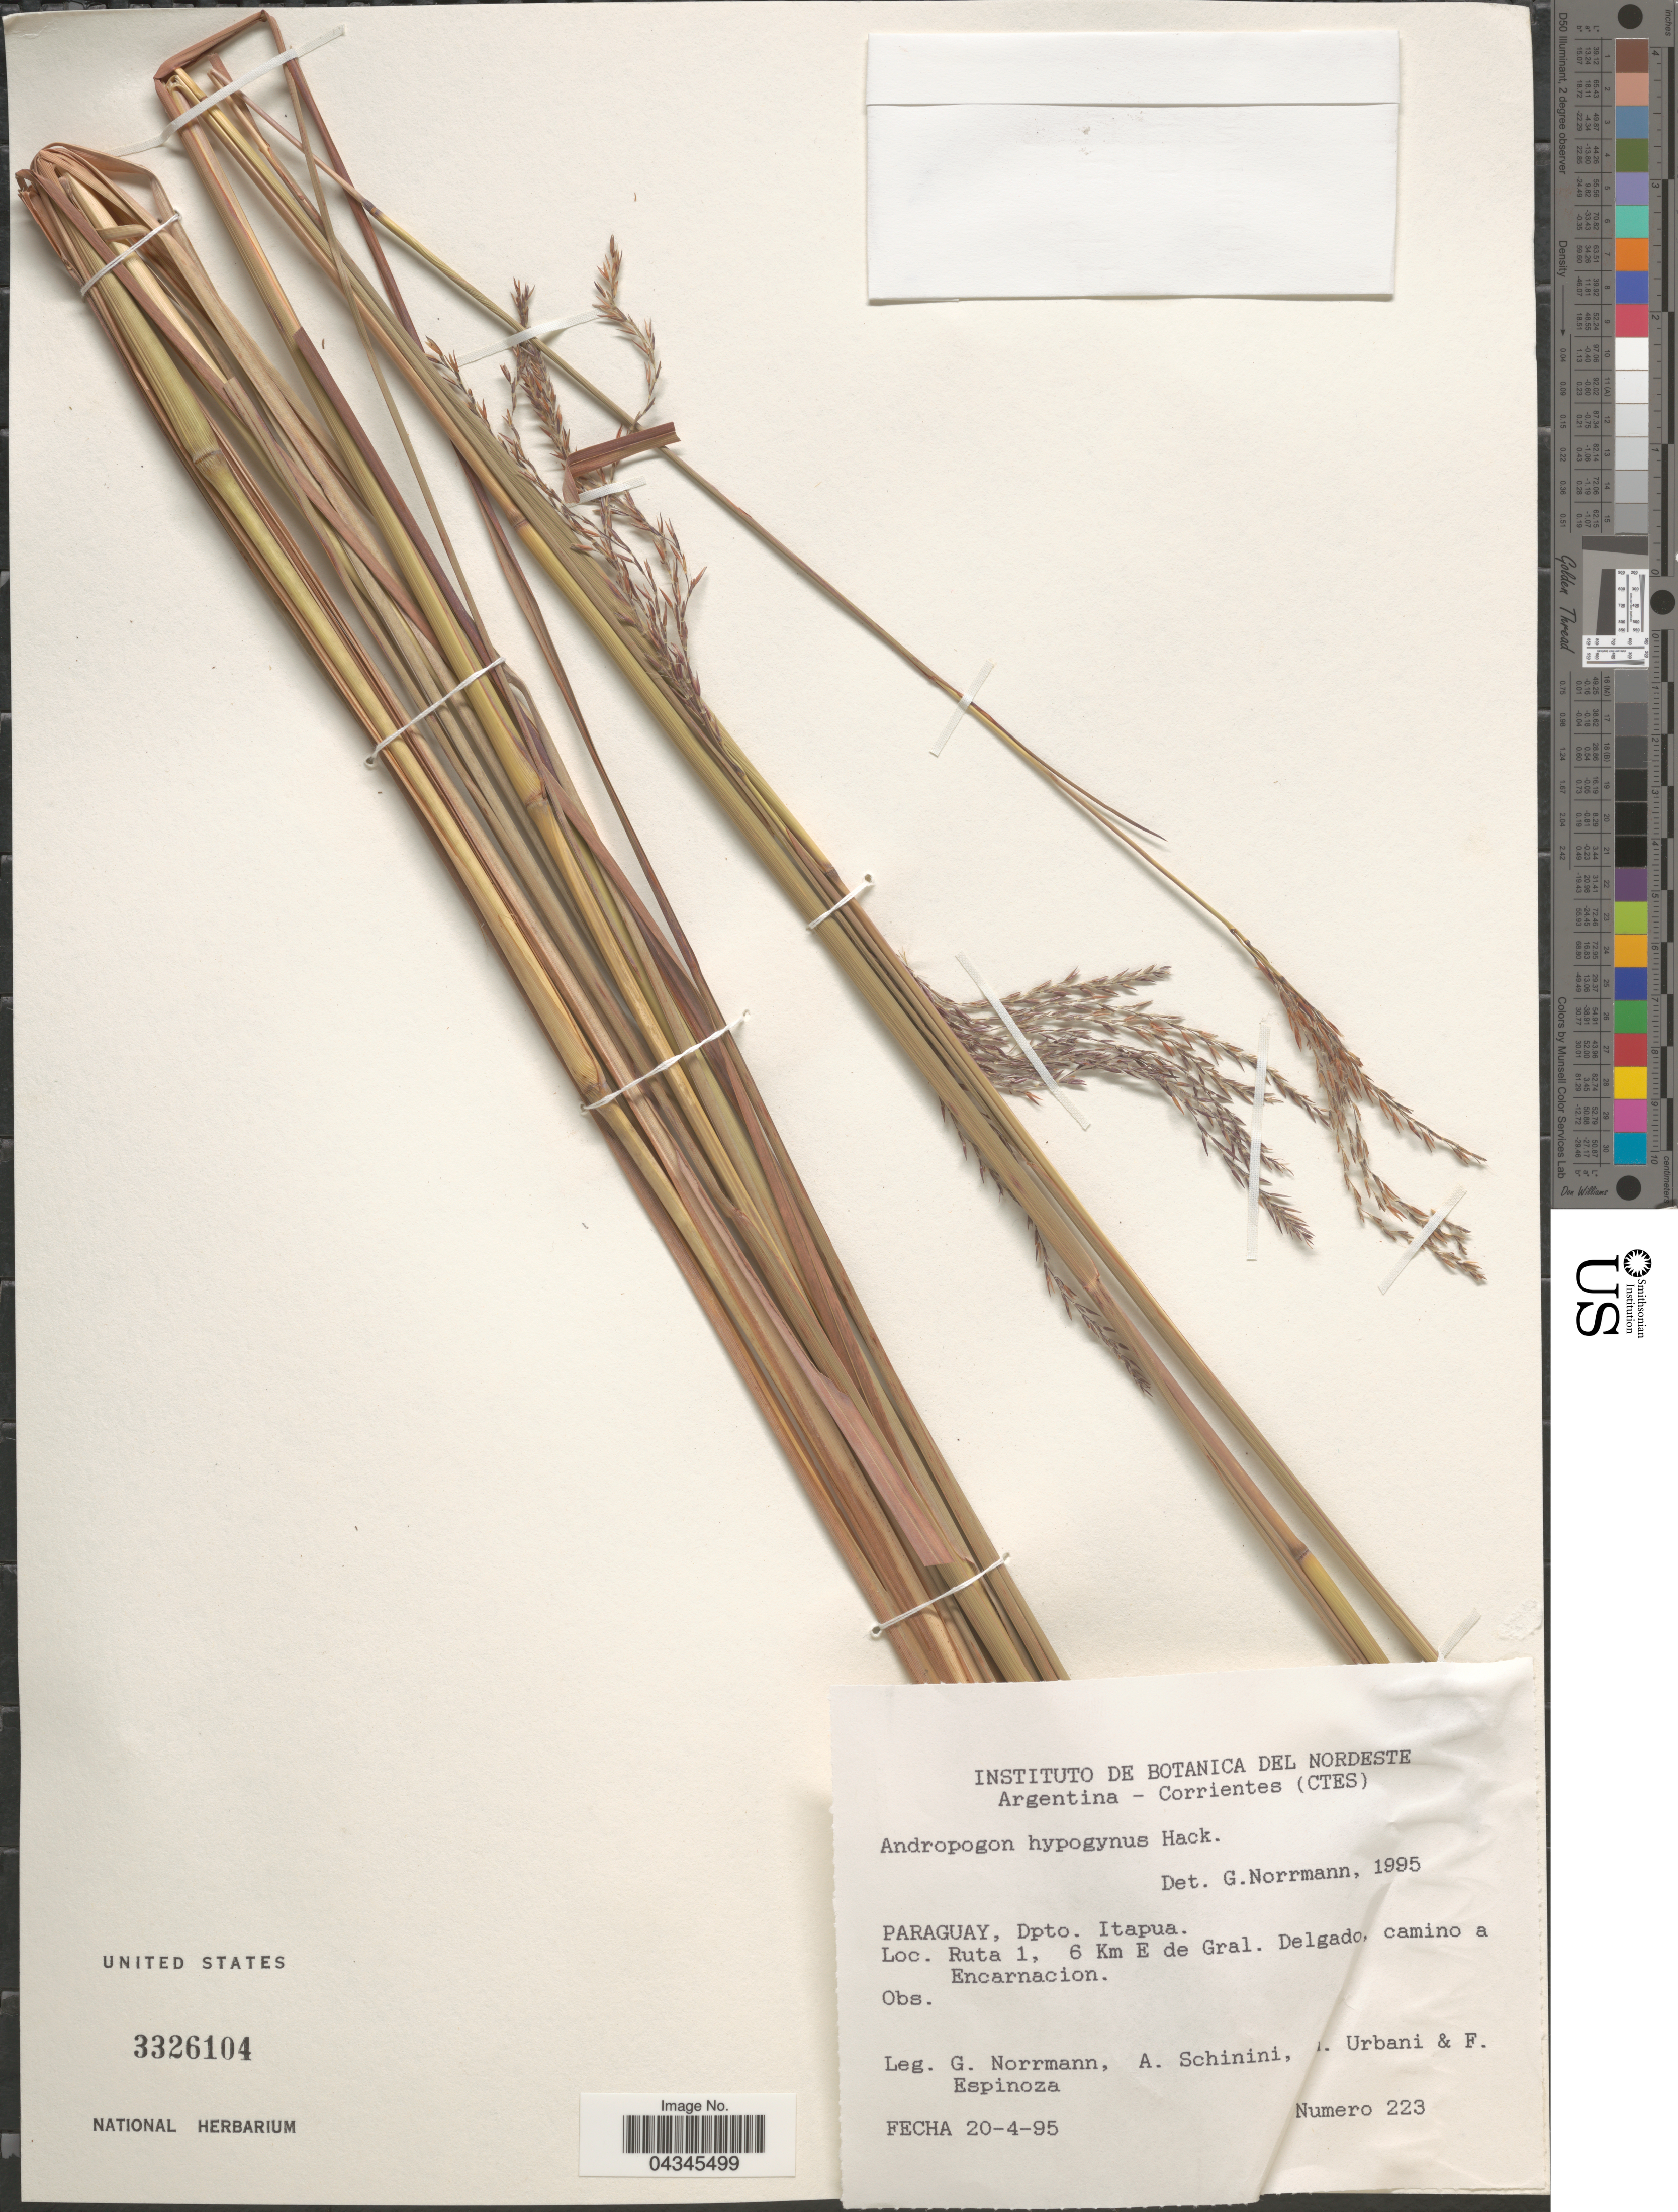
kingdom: Plantae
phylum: Tracheophyta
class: Liliopsida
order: Poales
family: Poaceae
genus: Andropogon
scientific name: Andropogon hypogynus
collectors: G. Norrmann, A. Schinini, M. Urbani & F. Espinoza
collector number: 223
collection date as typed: Transcribed d/m/y: 20/4/95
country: Paraguay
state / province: Itapua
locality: Dpto. Itapua. Ruta 1, 6 Km E de Gral. Delgado, camino a Encarnacion.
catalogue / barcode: US 3326104